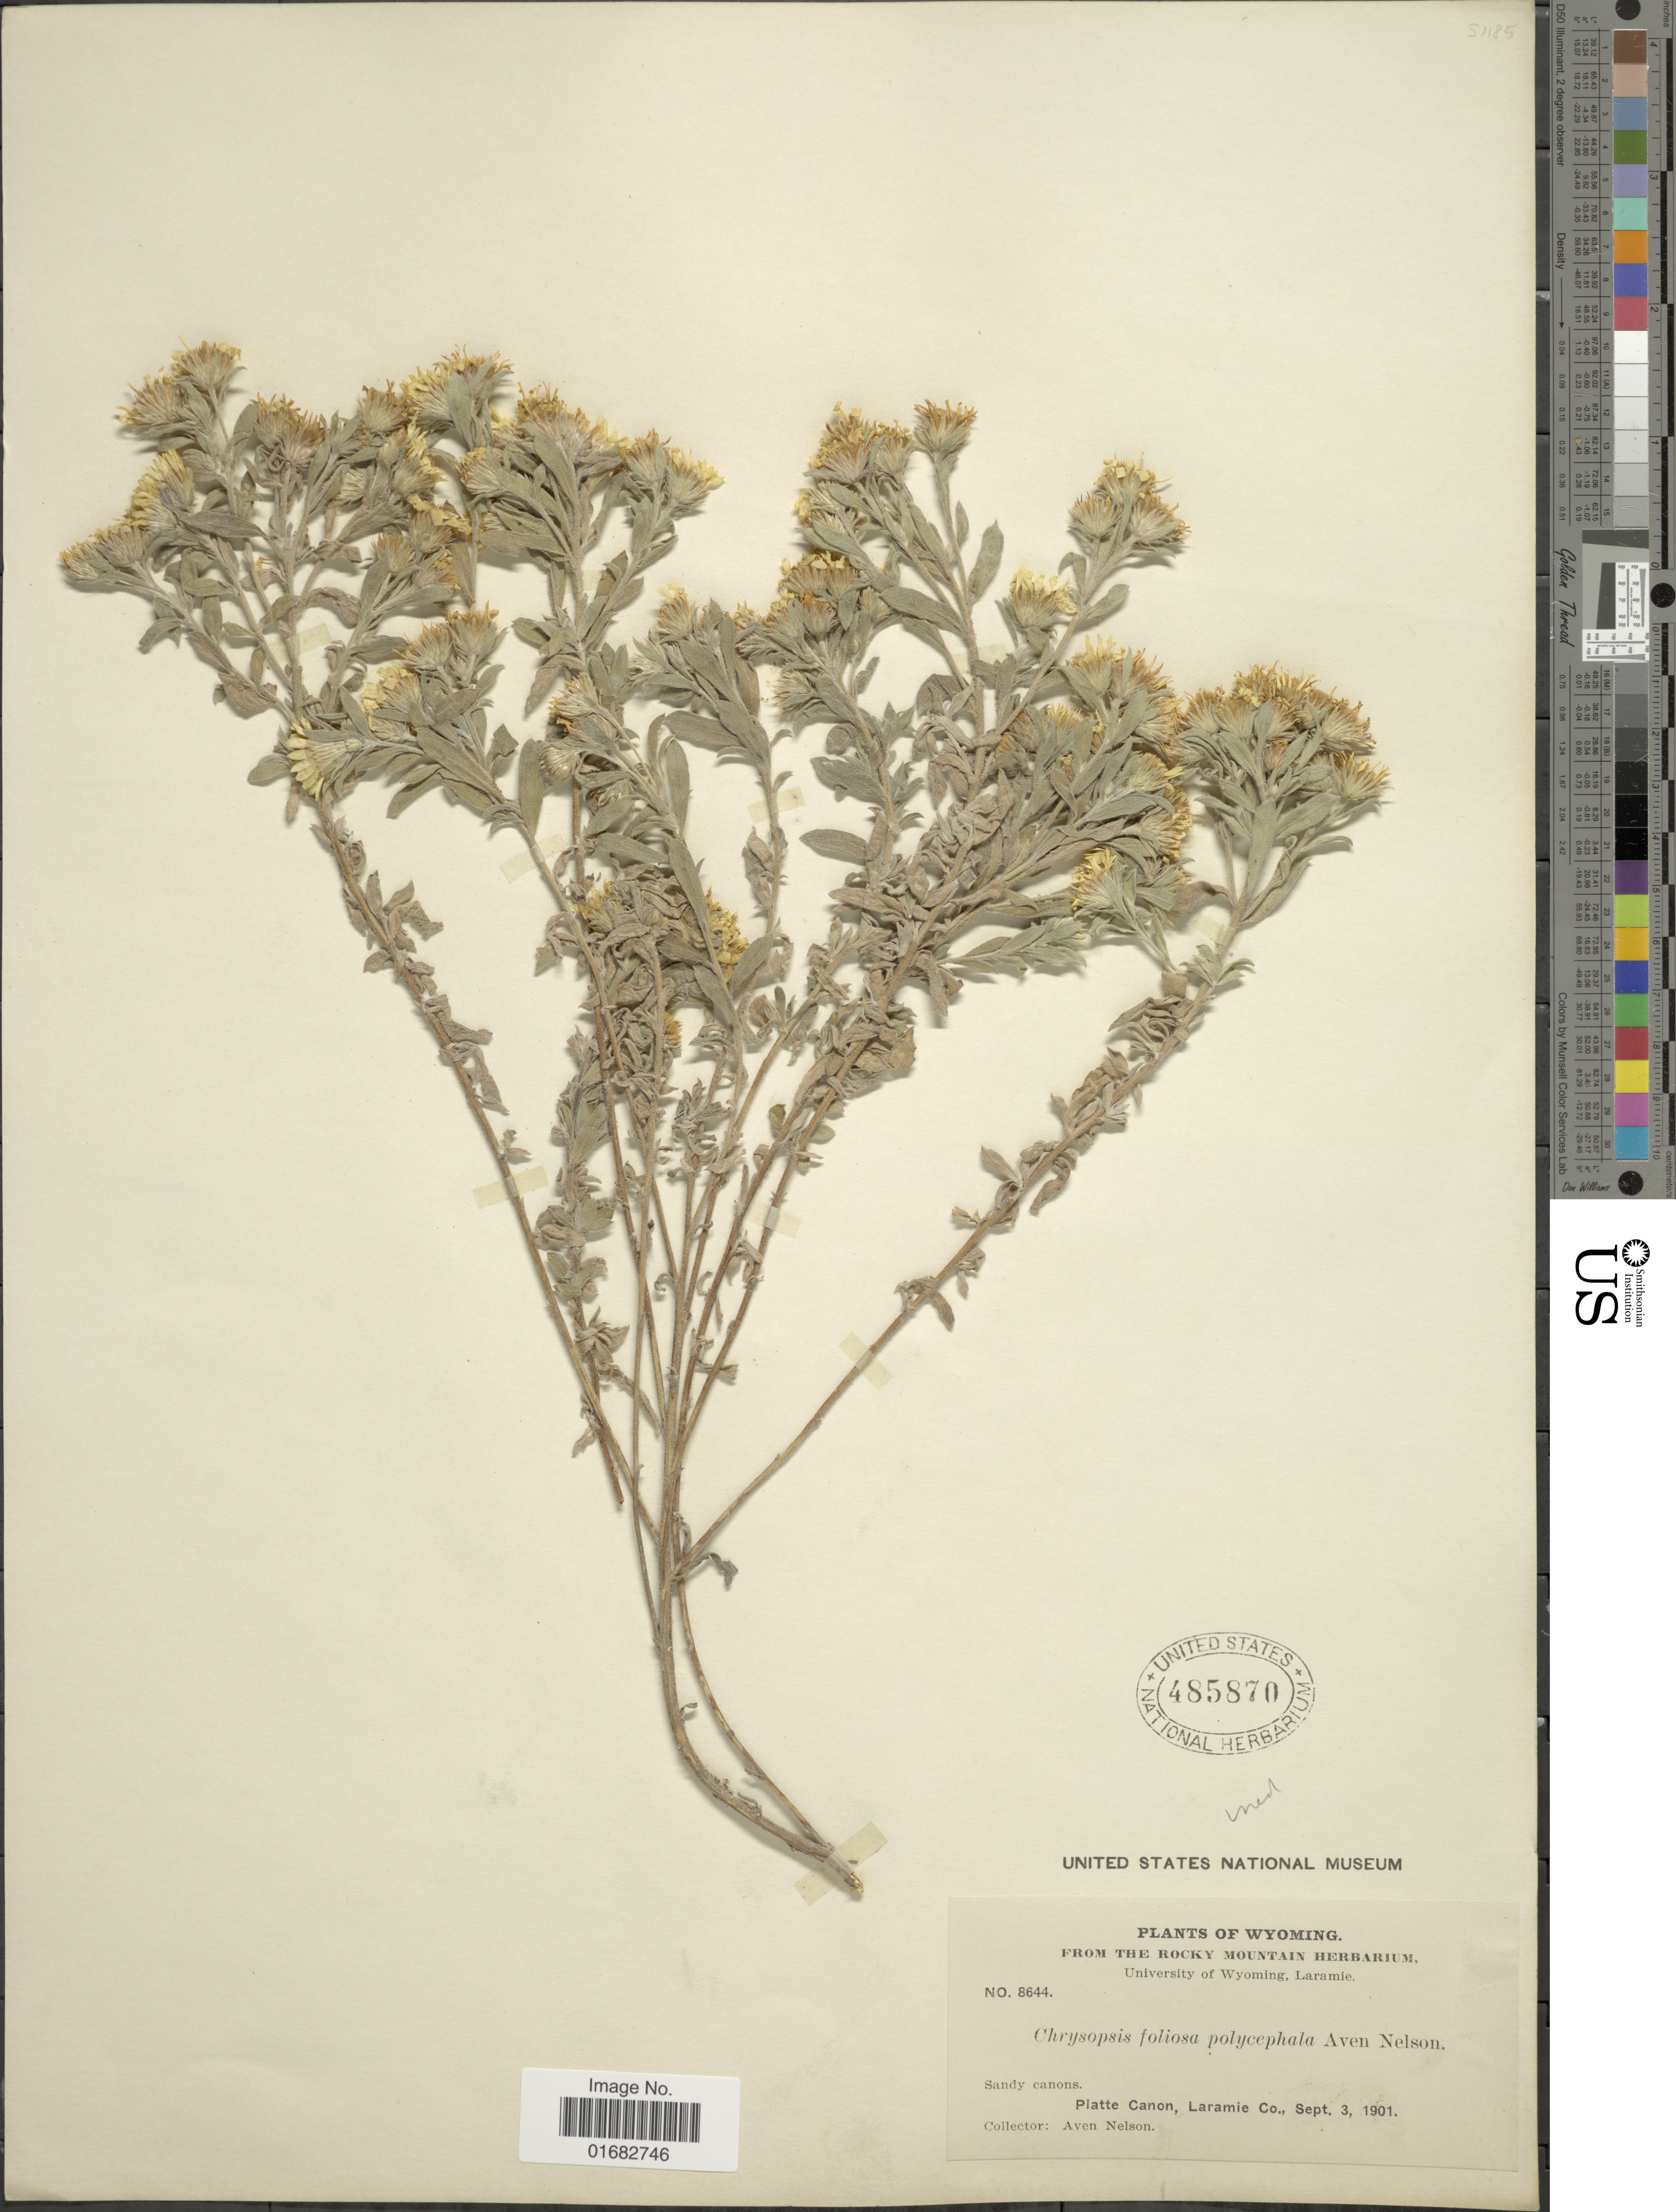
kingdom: Plantae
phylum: Tracheophyta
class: Magnoliopsida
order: Asterales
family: Asteraceae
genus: Heterotheca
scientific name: Heterotheca villosa var. foliosa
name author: (Nutt.) V.L. Harms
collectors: A. Nelson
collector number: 8644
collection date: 1901-09-03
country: United States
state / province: Wyoming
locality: Platte Canon, Laramie Co.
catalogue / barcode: US 485870